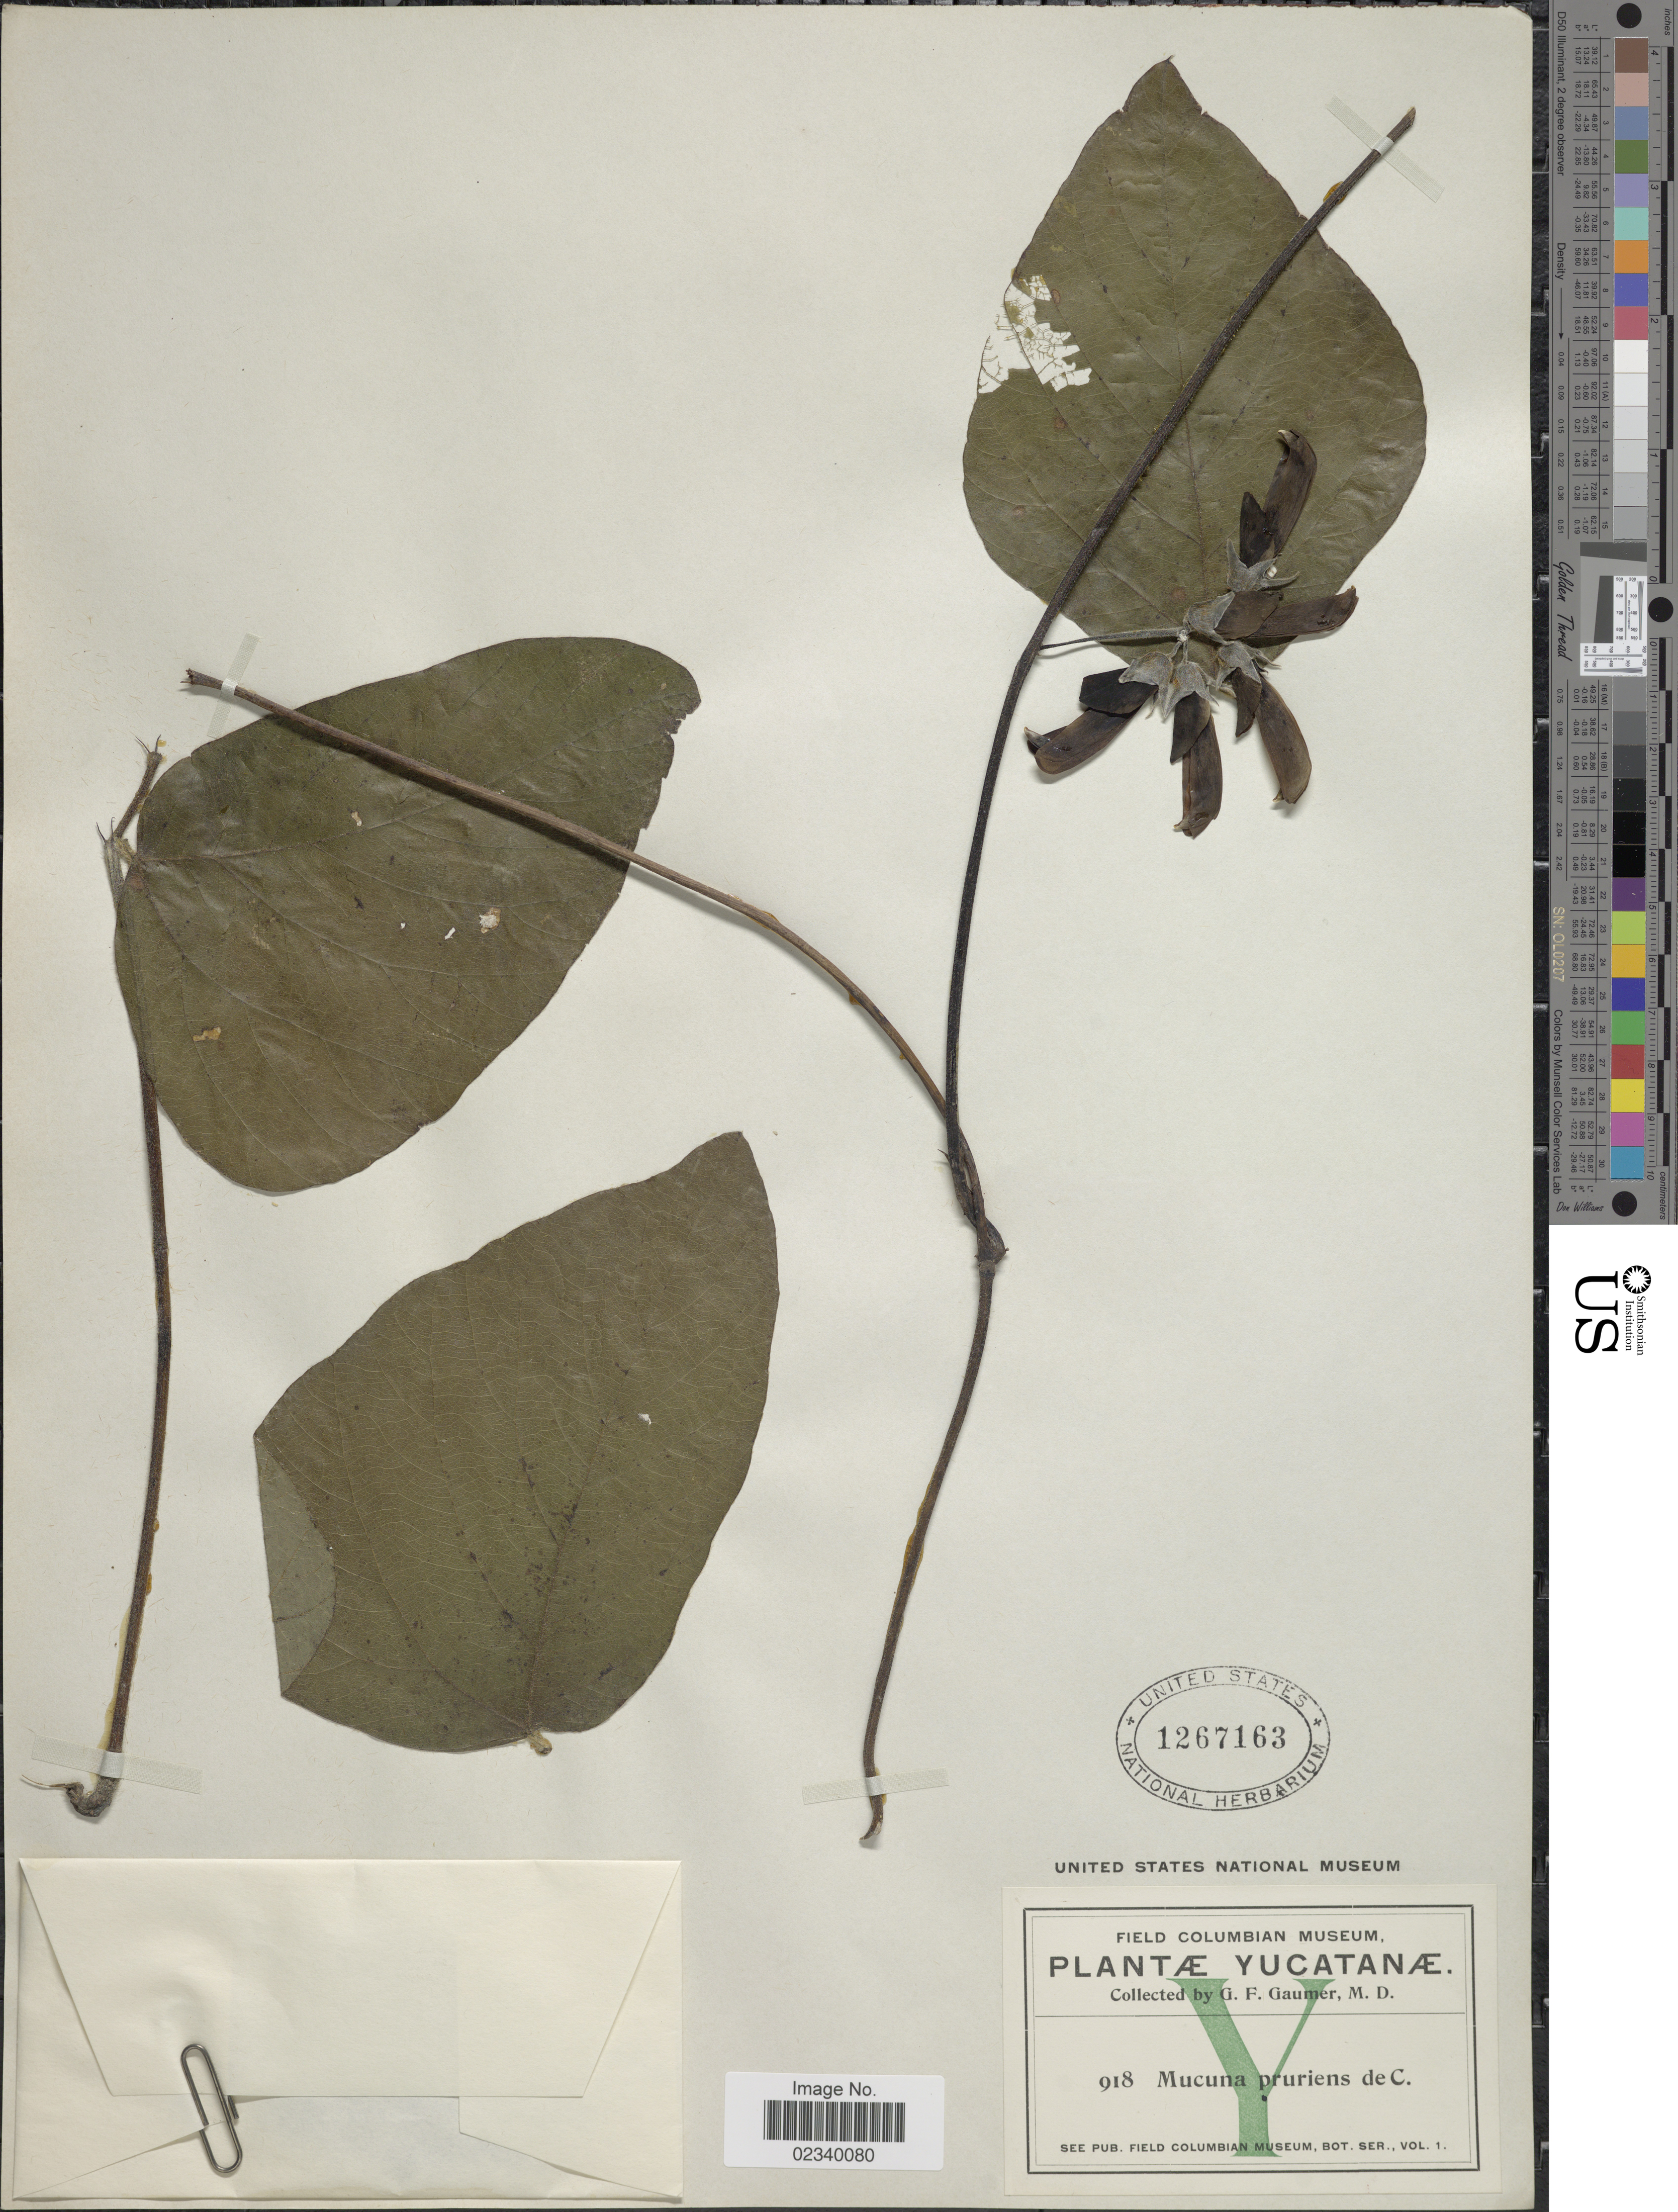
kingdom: Plantae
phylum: Tracheophyta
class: Magnoliopsida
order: Fabales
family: Fabaceae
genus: Mucuna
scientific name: Mucuna pruriens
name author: (L.) DC.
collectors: G. F. Gaumer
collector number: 918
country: Mexico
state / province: Yucatán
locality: Yucantanæ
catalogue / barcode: US 1267163